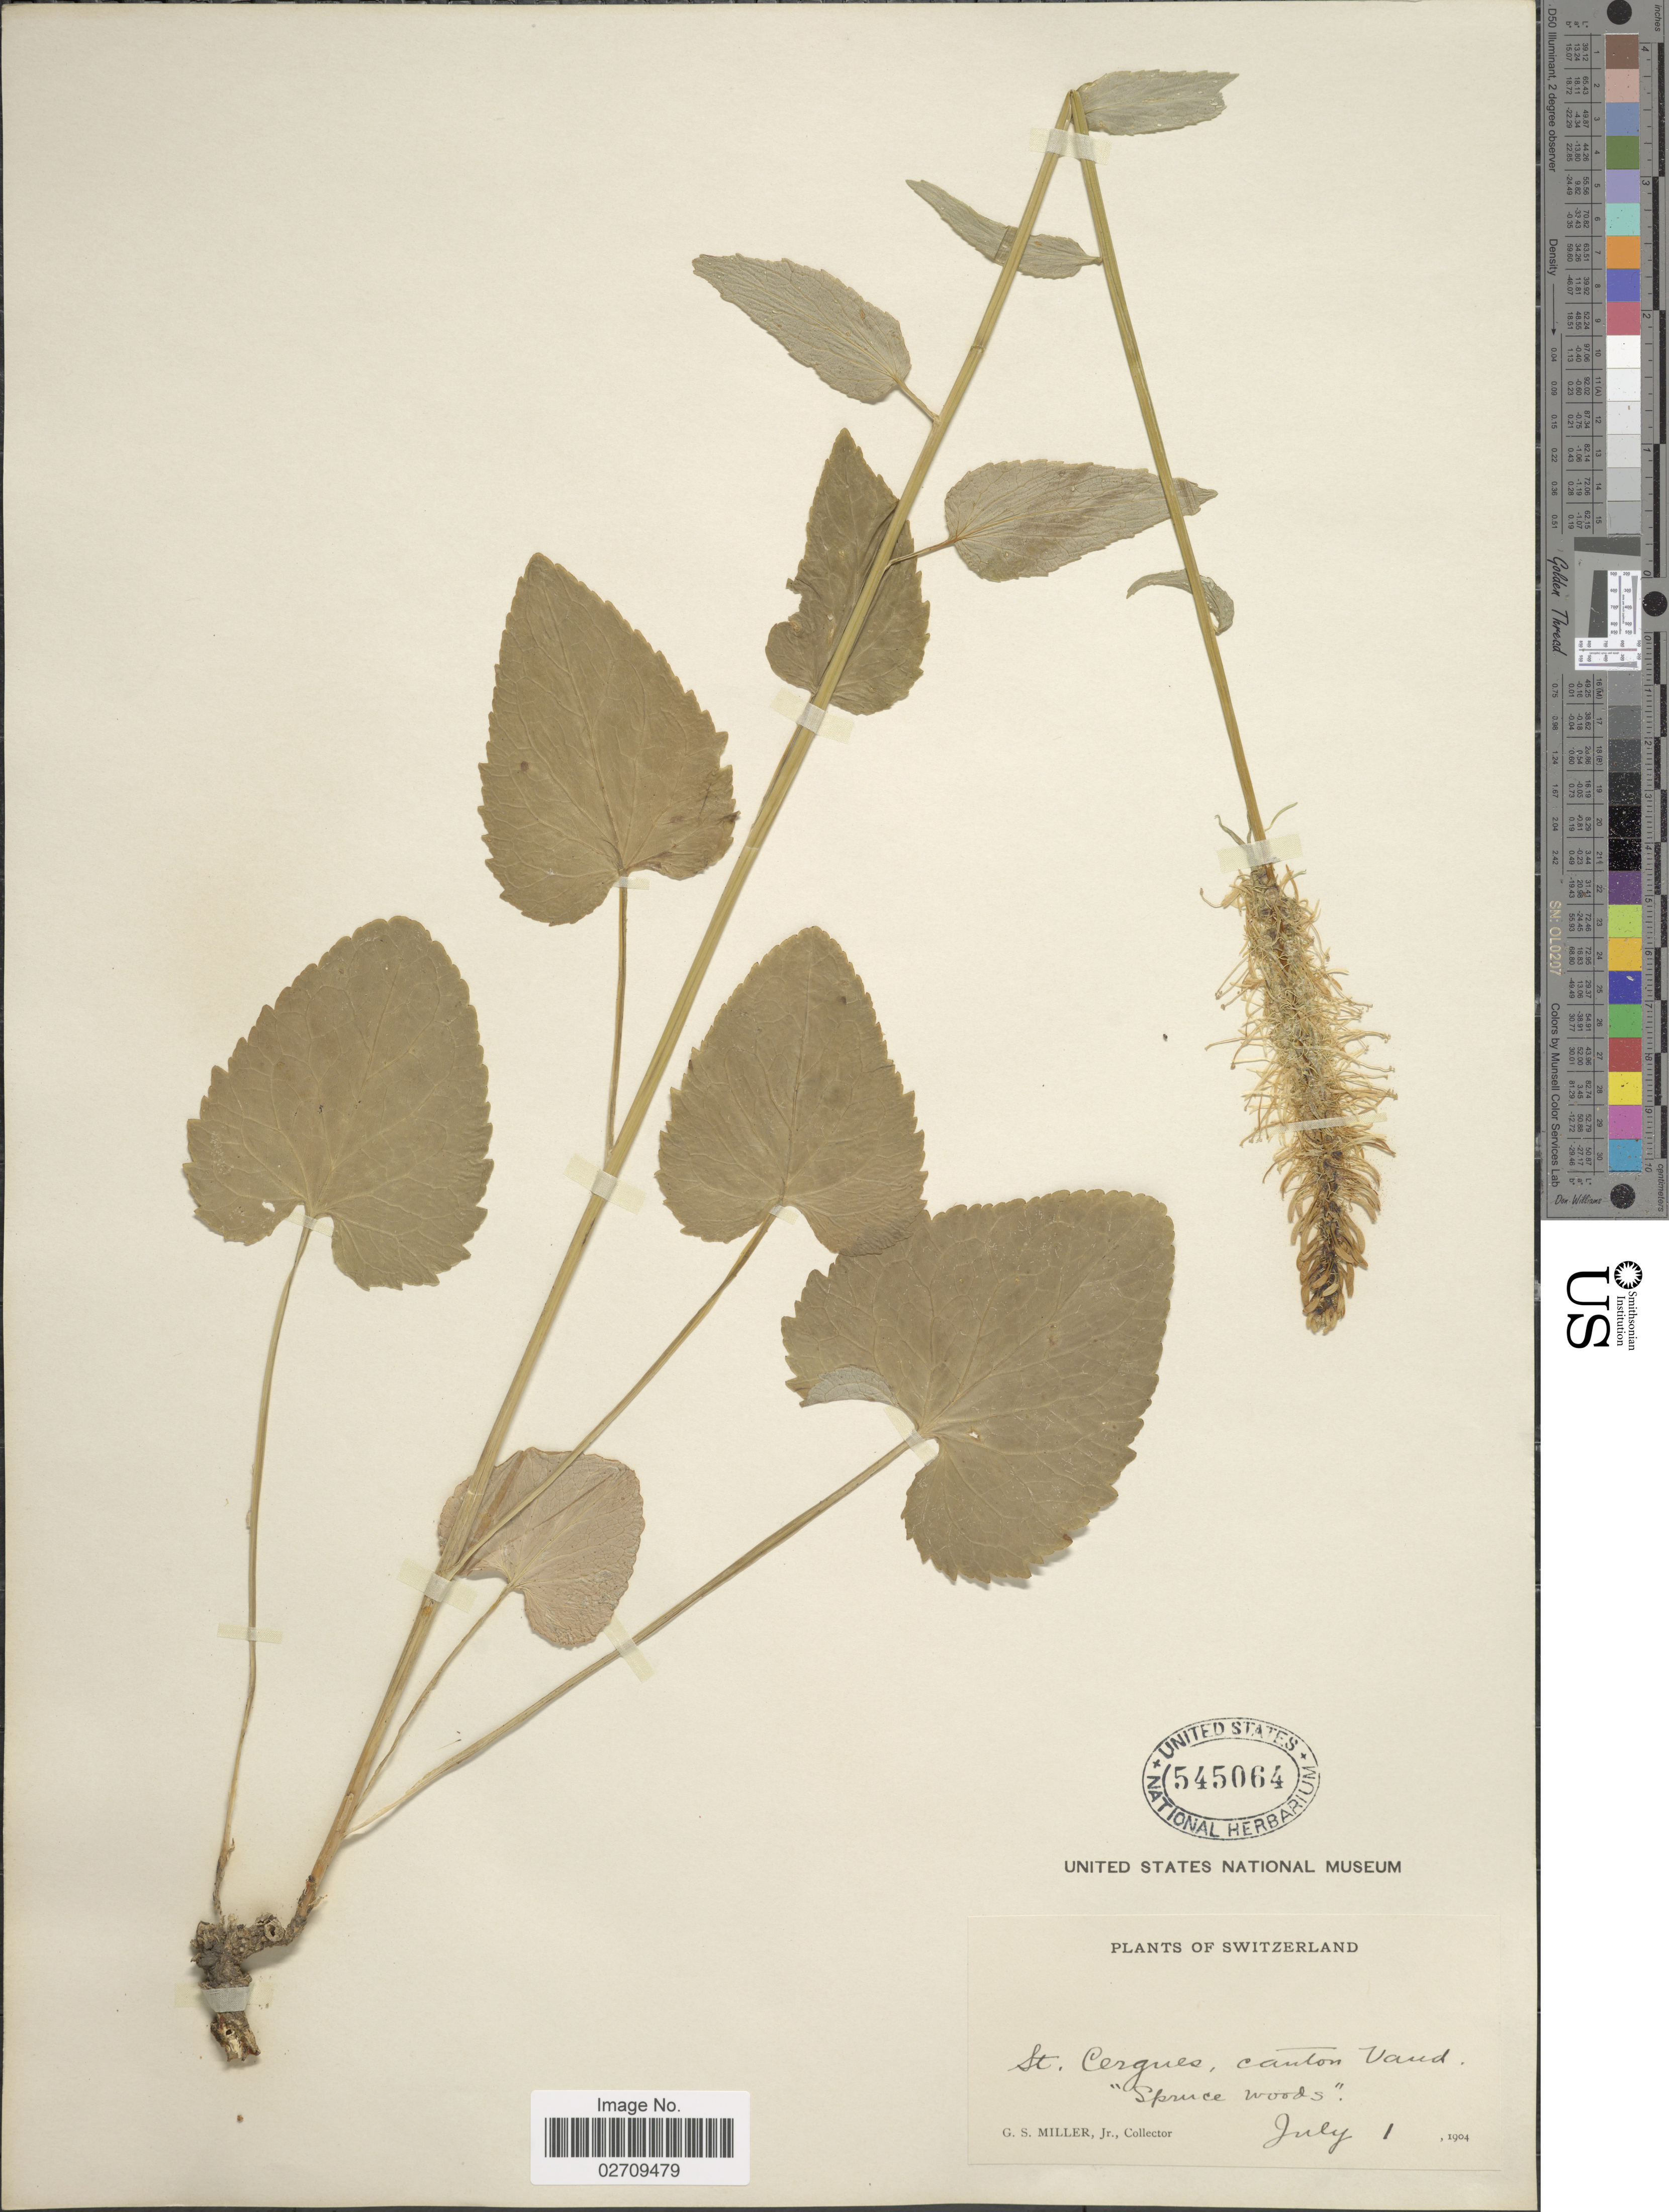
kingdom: Plantae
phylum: Tracheophyta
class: Magnoliopsida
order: Asterales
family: Campanulaceae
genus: Phyteuma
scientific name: Phyteuma sp.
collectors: G. S. Miller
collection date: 1904-07-01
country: Switzerland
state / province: Vaud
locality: St. Cergues, canton Vaud.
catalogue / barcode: US 545064